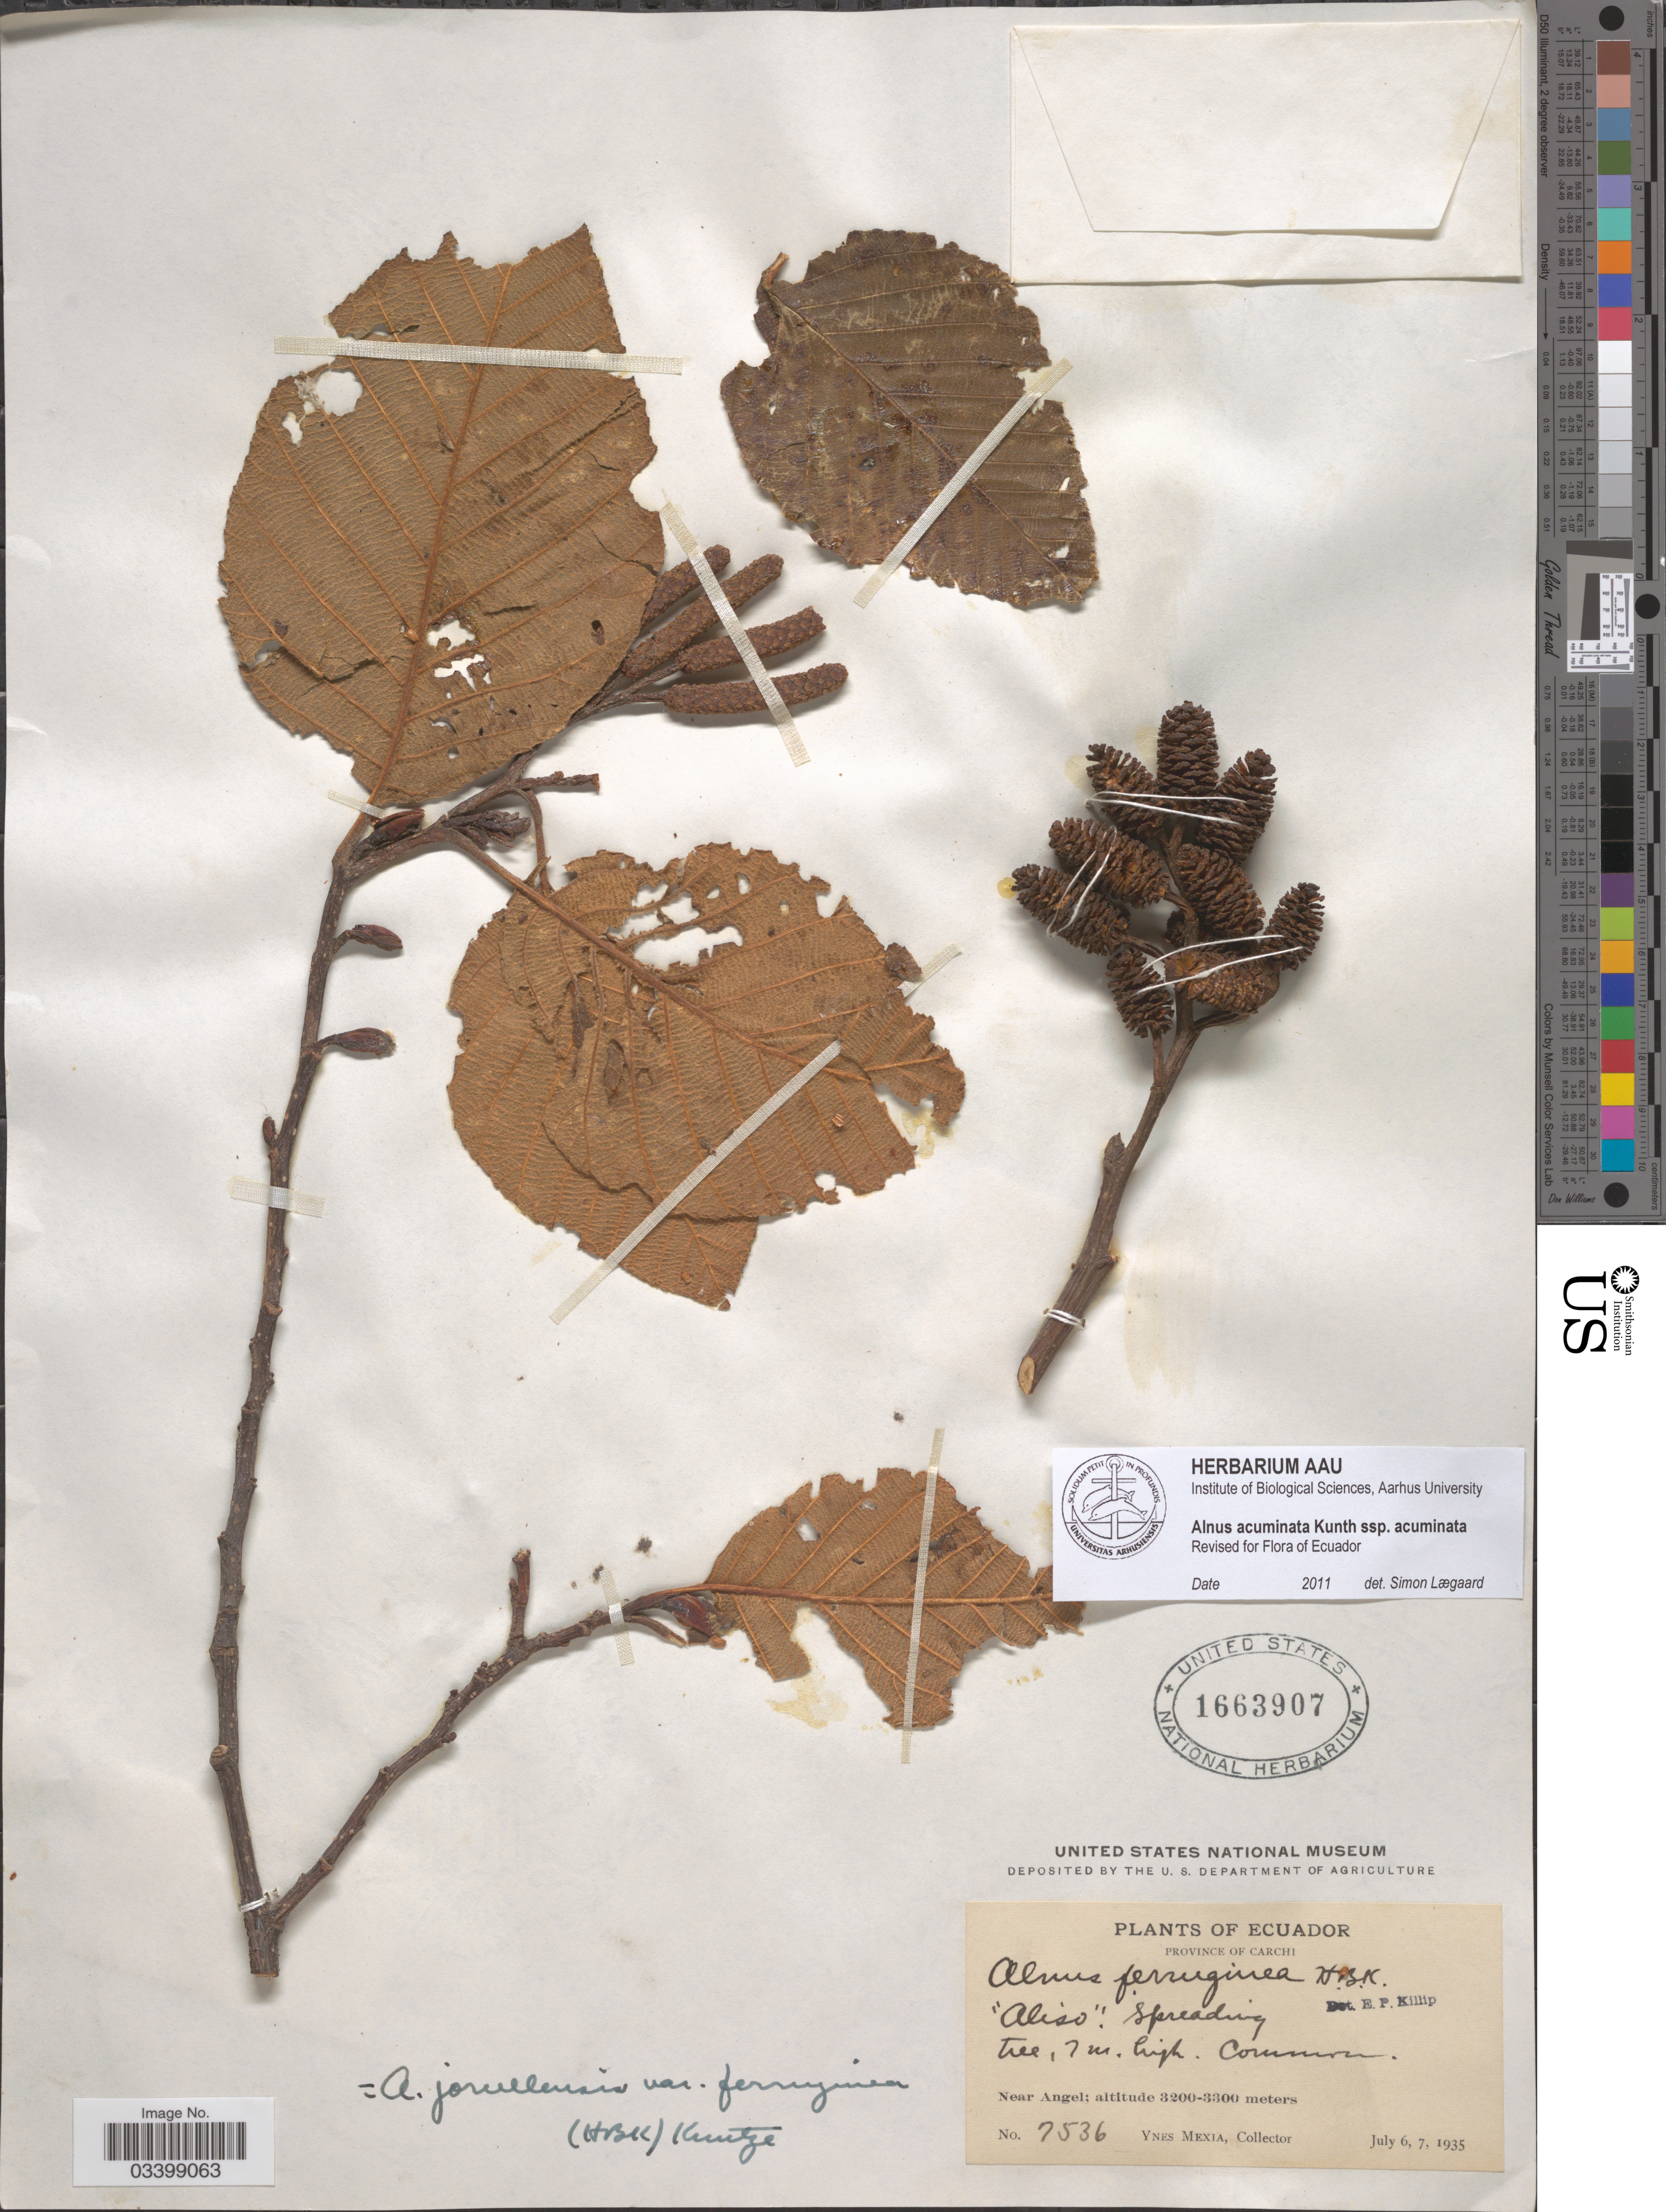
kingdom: Plantae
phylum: Tracheophyta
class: Magnoliopsida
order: Fagales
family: Betulaceae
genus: Alnus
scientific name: Alnus acuminata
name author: Kunth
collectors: Y. Mexia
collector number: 7536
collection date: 1935-07-06/1935-07-07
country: Ecuador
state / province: Carchi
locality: Near Angel.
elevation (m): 3200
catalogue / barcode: US 1663907